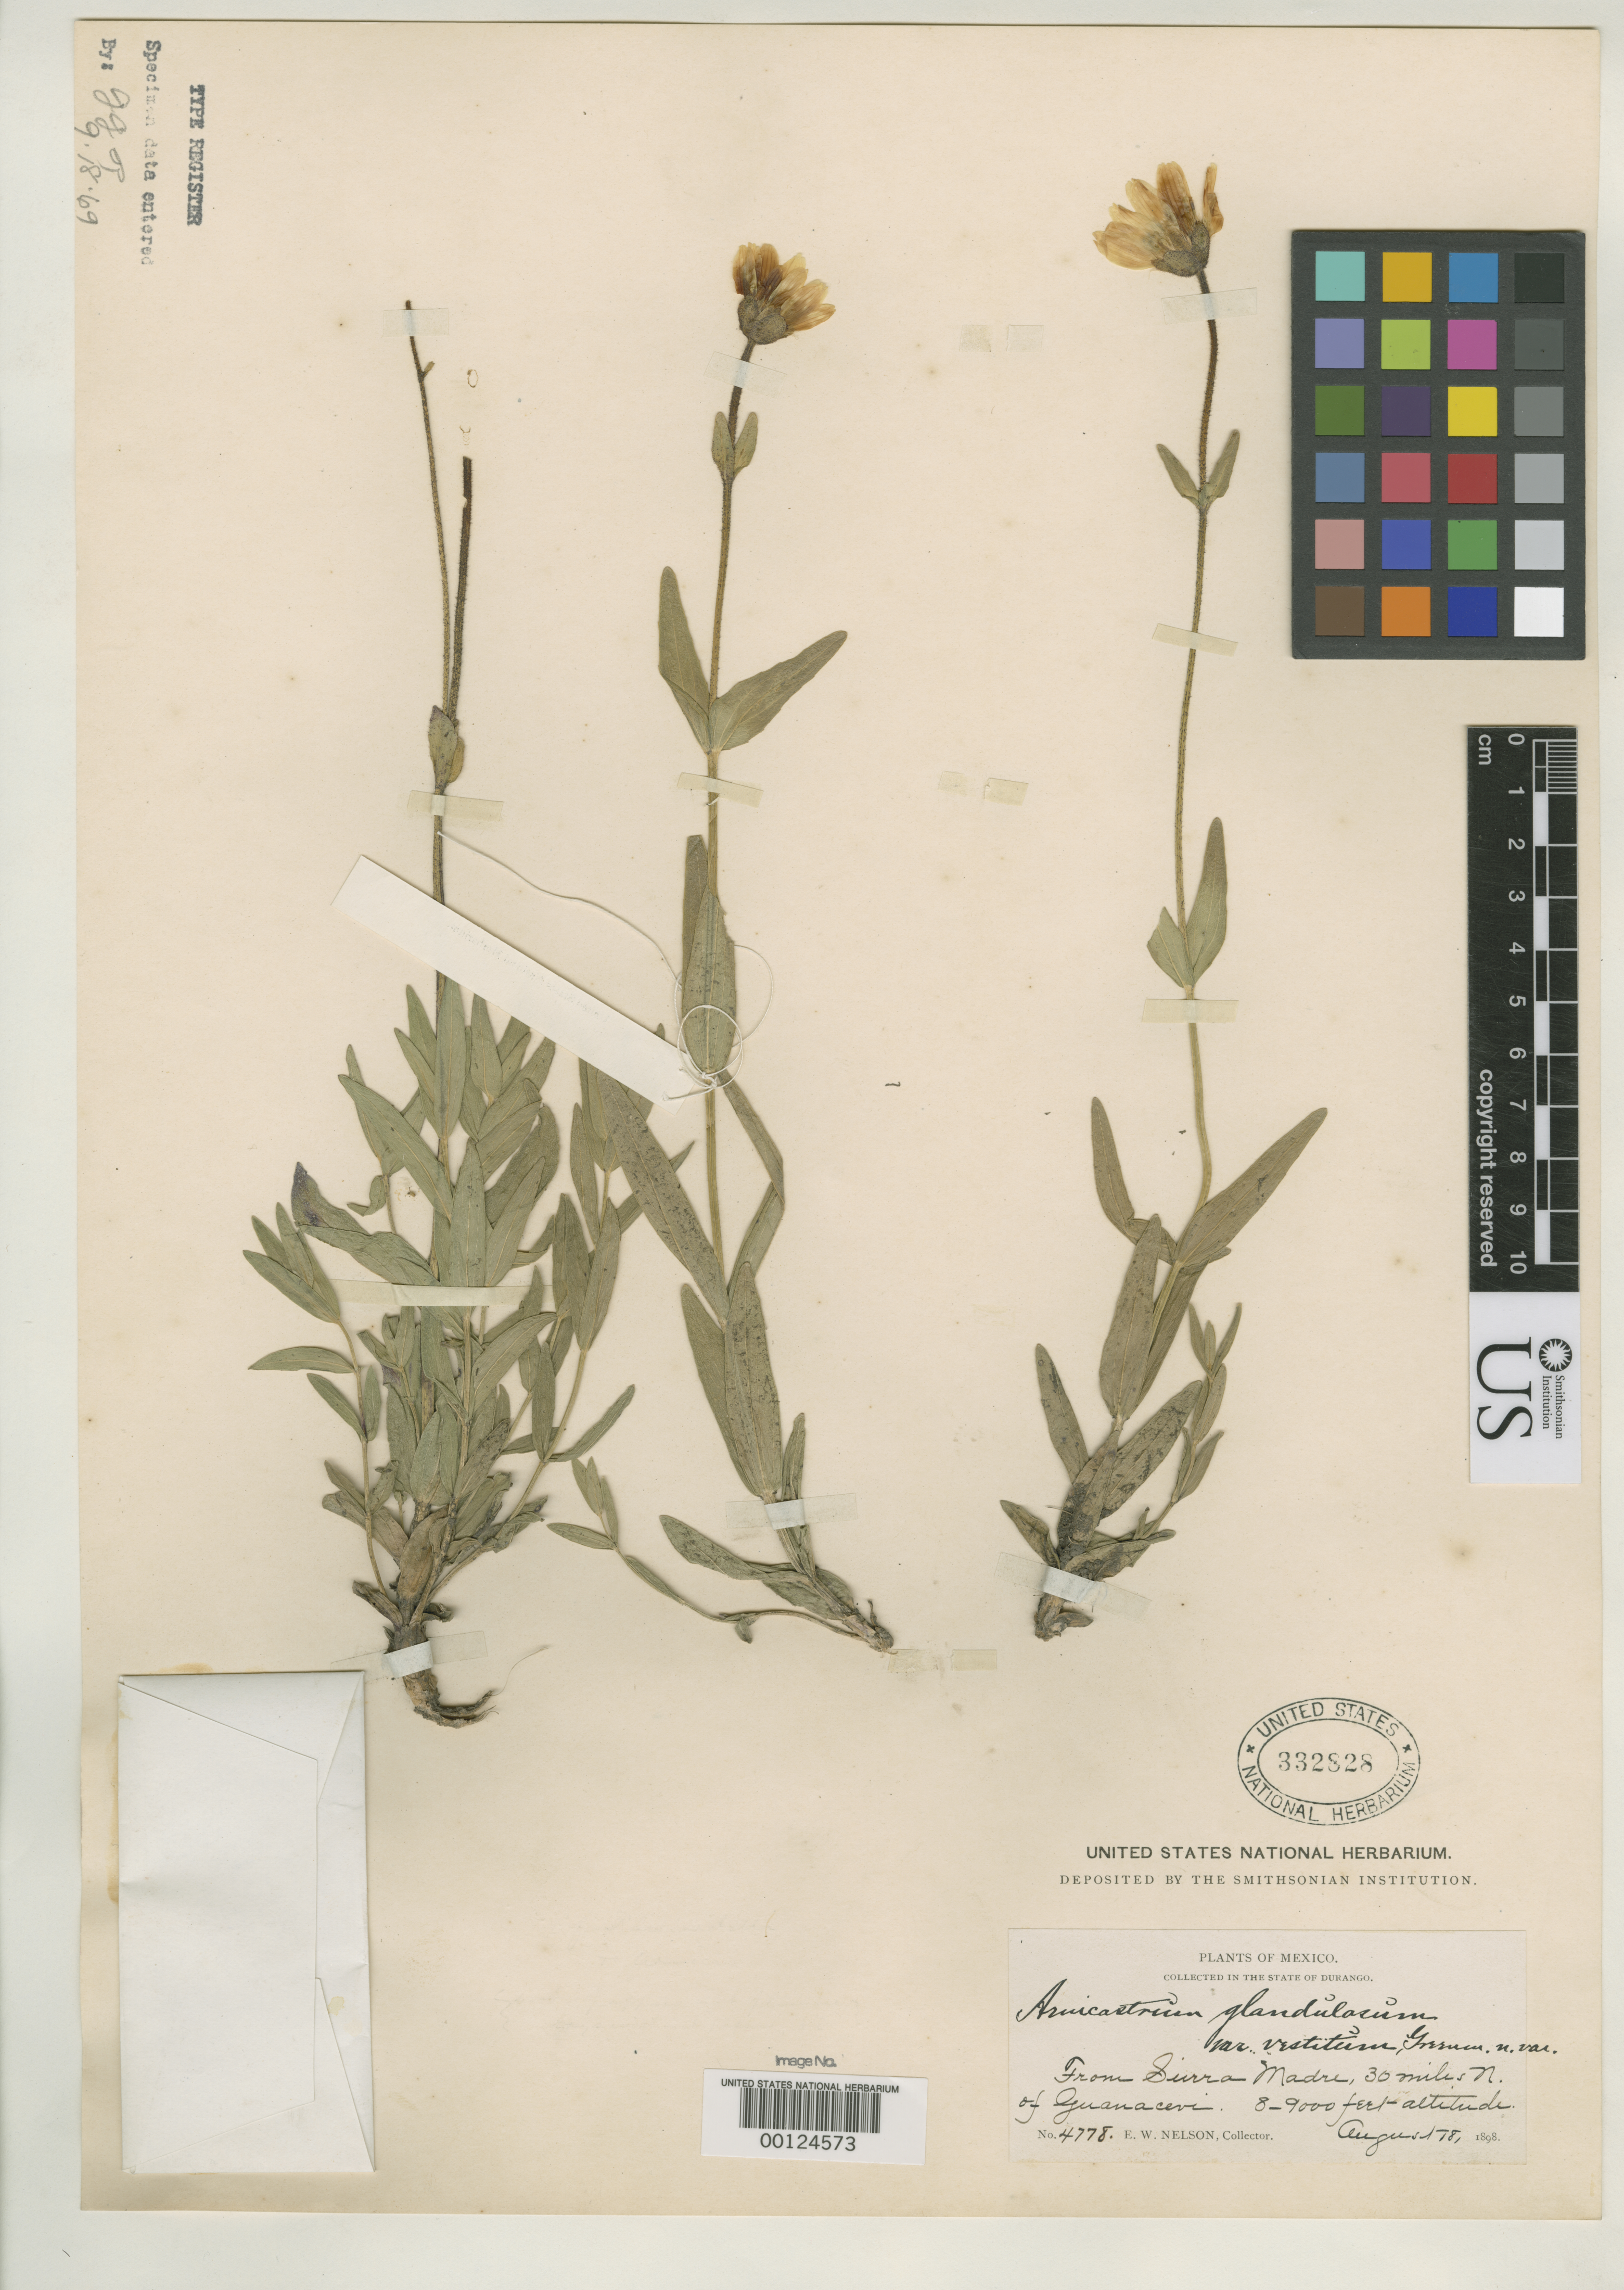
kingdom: Plantae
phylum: Tracheophyta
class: Magnoliopsida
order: Asterales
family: Asteraceae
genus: Arnicastrum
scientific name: Arnicastrum glandulosum var. vestitum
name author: Greenm.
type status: Type Collection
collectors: E. W. Nelson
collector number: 4778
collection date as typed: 18 Aug 1898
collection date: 1898-08-18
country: Mexico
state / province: Durango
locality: Guanacevi.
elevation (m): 2450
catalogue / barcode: US 332828